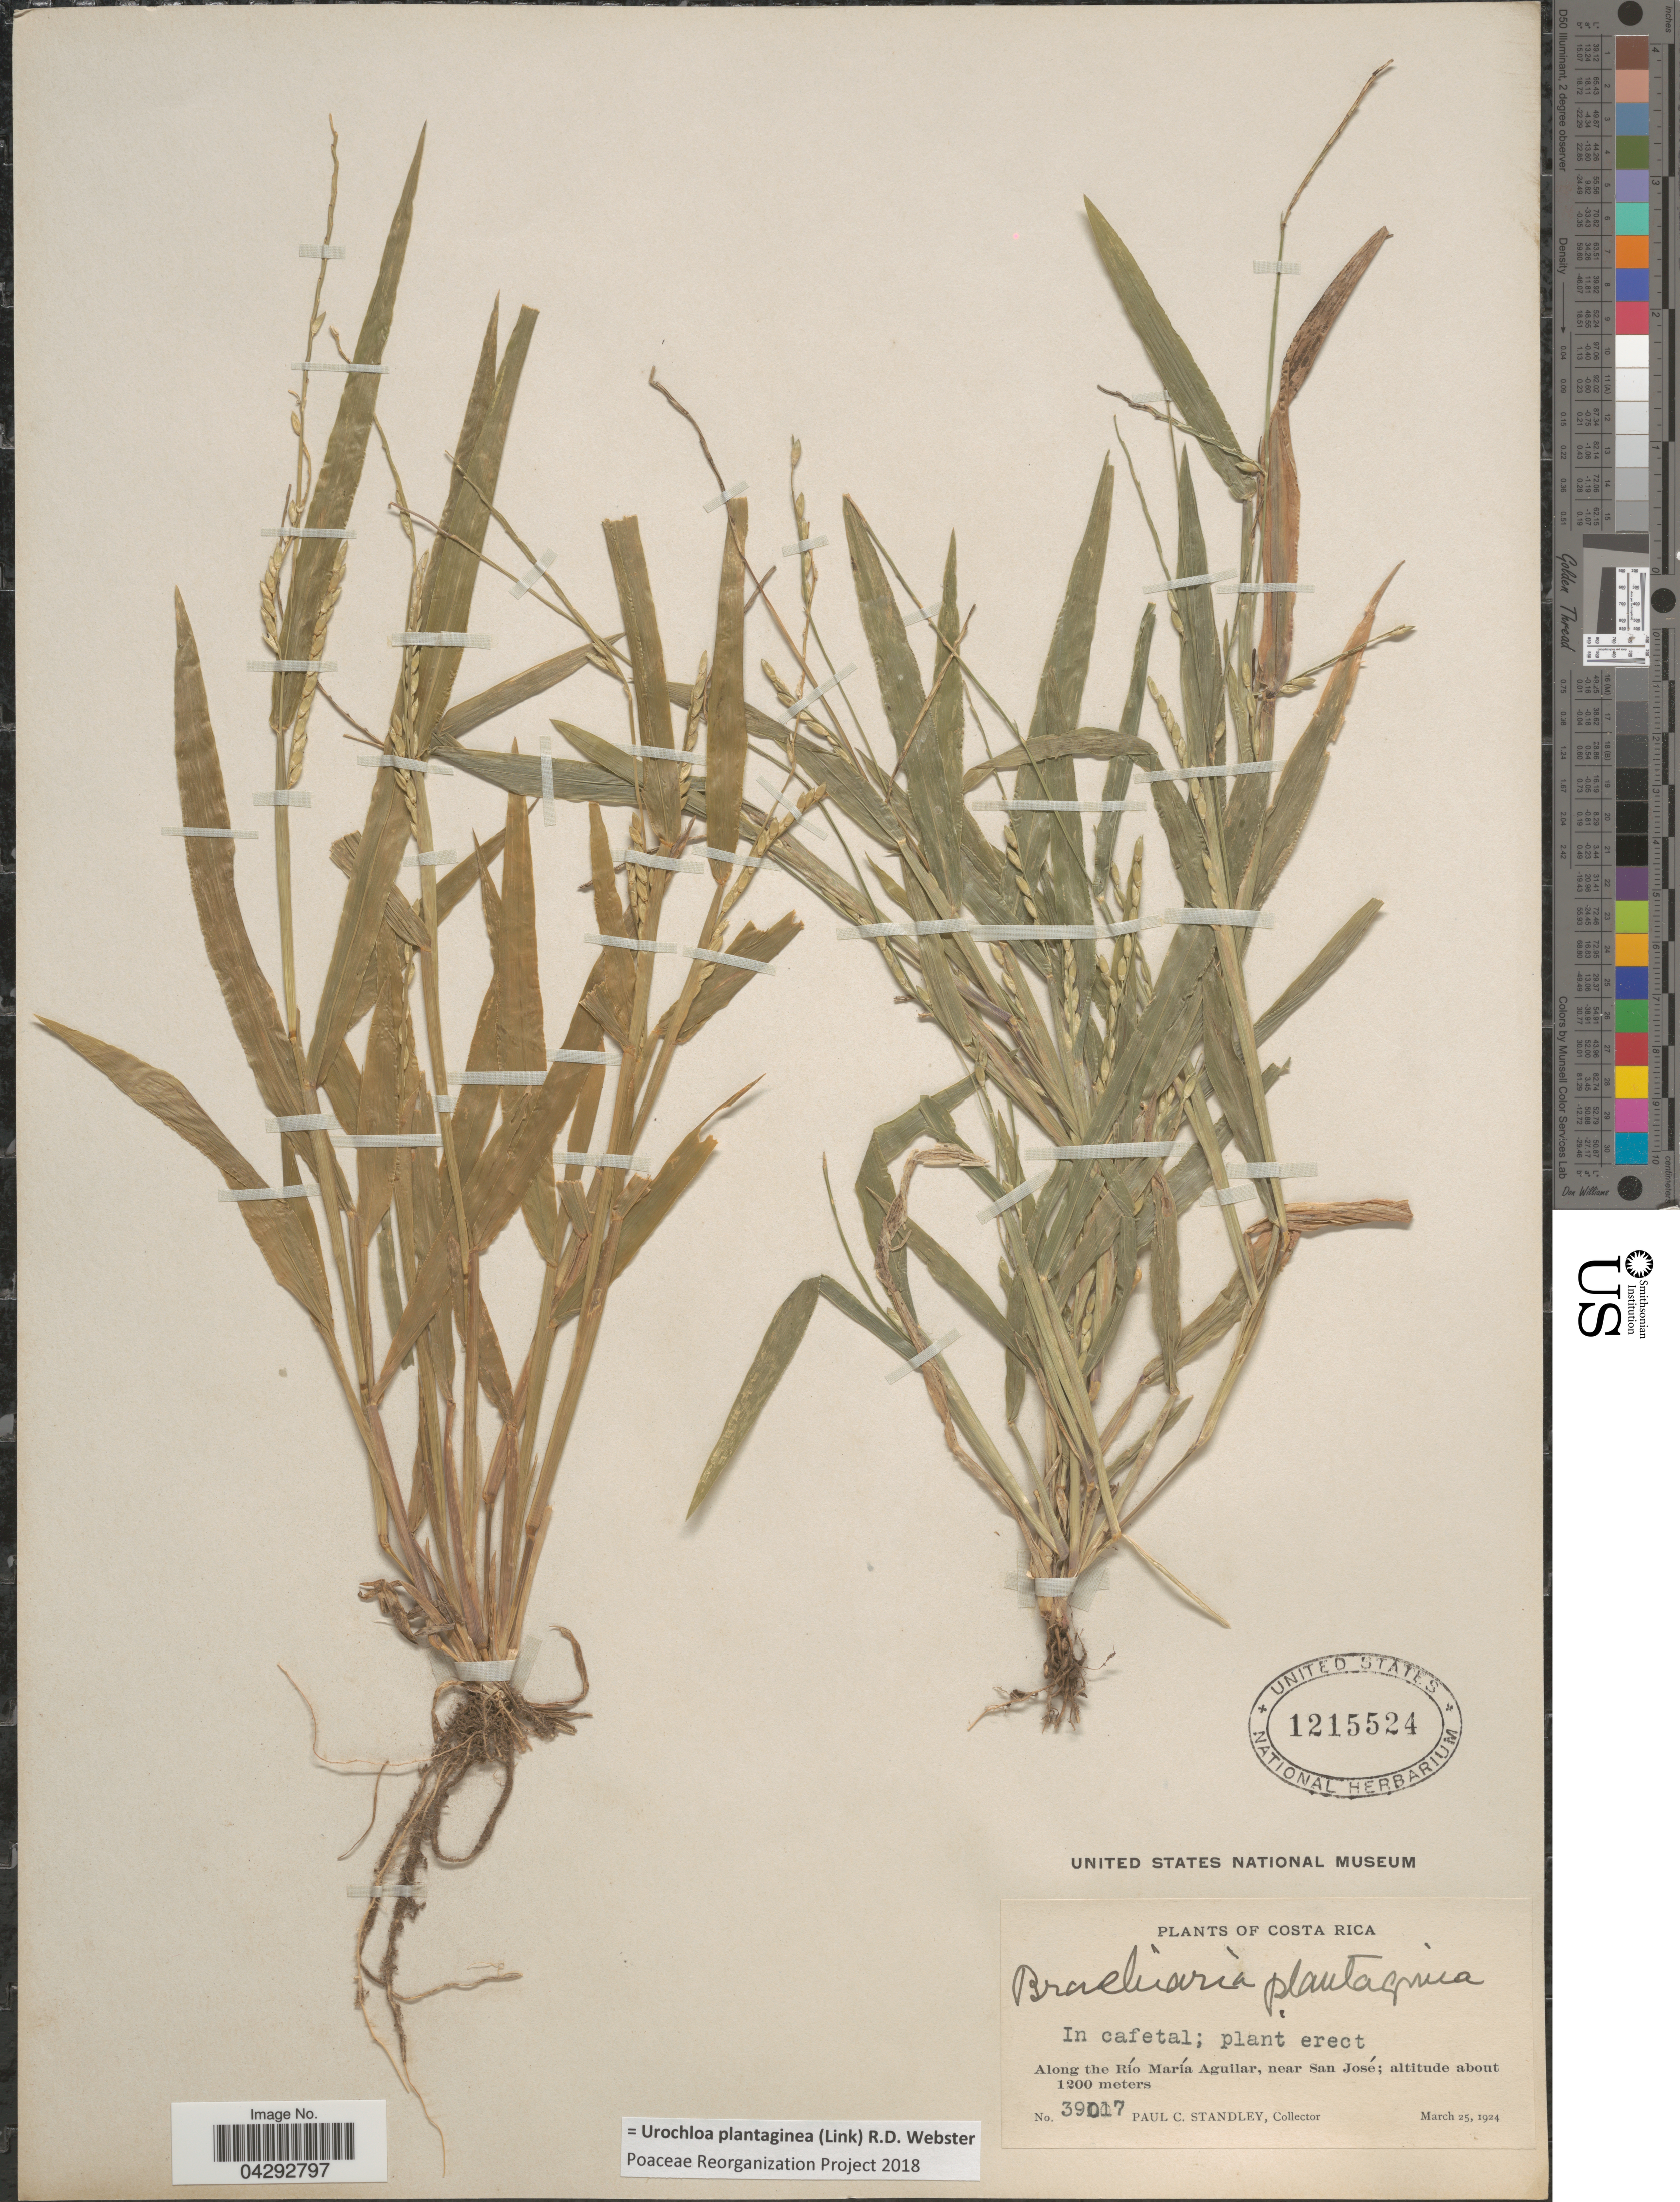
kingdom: Plantae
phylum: Tracheophyta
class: Liliopsida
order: Poales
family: Poaceae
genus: Urochloa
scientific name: Urochloa plantaginea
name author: (Link) R.D. Webster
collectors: P. C. Standley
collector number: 39017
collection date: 1924-03-25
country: Costa Rica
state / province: San José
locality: Along the Río María Aguilar, near San José.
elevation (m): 1200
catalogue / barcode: US 1215524